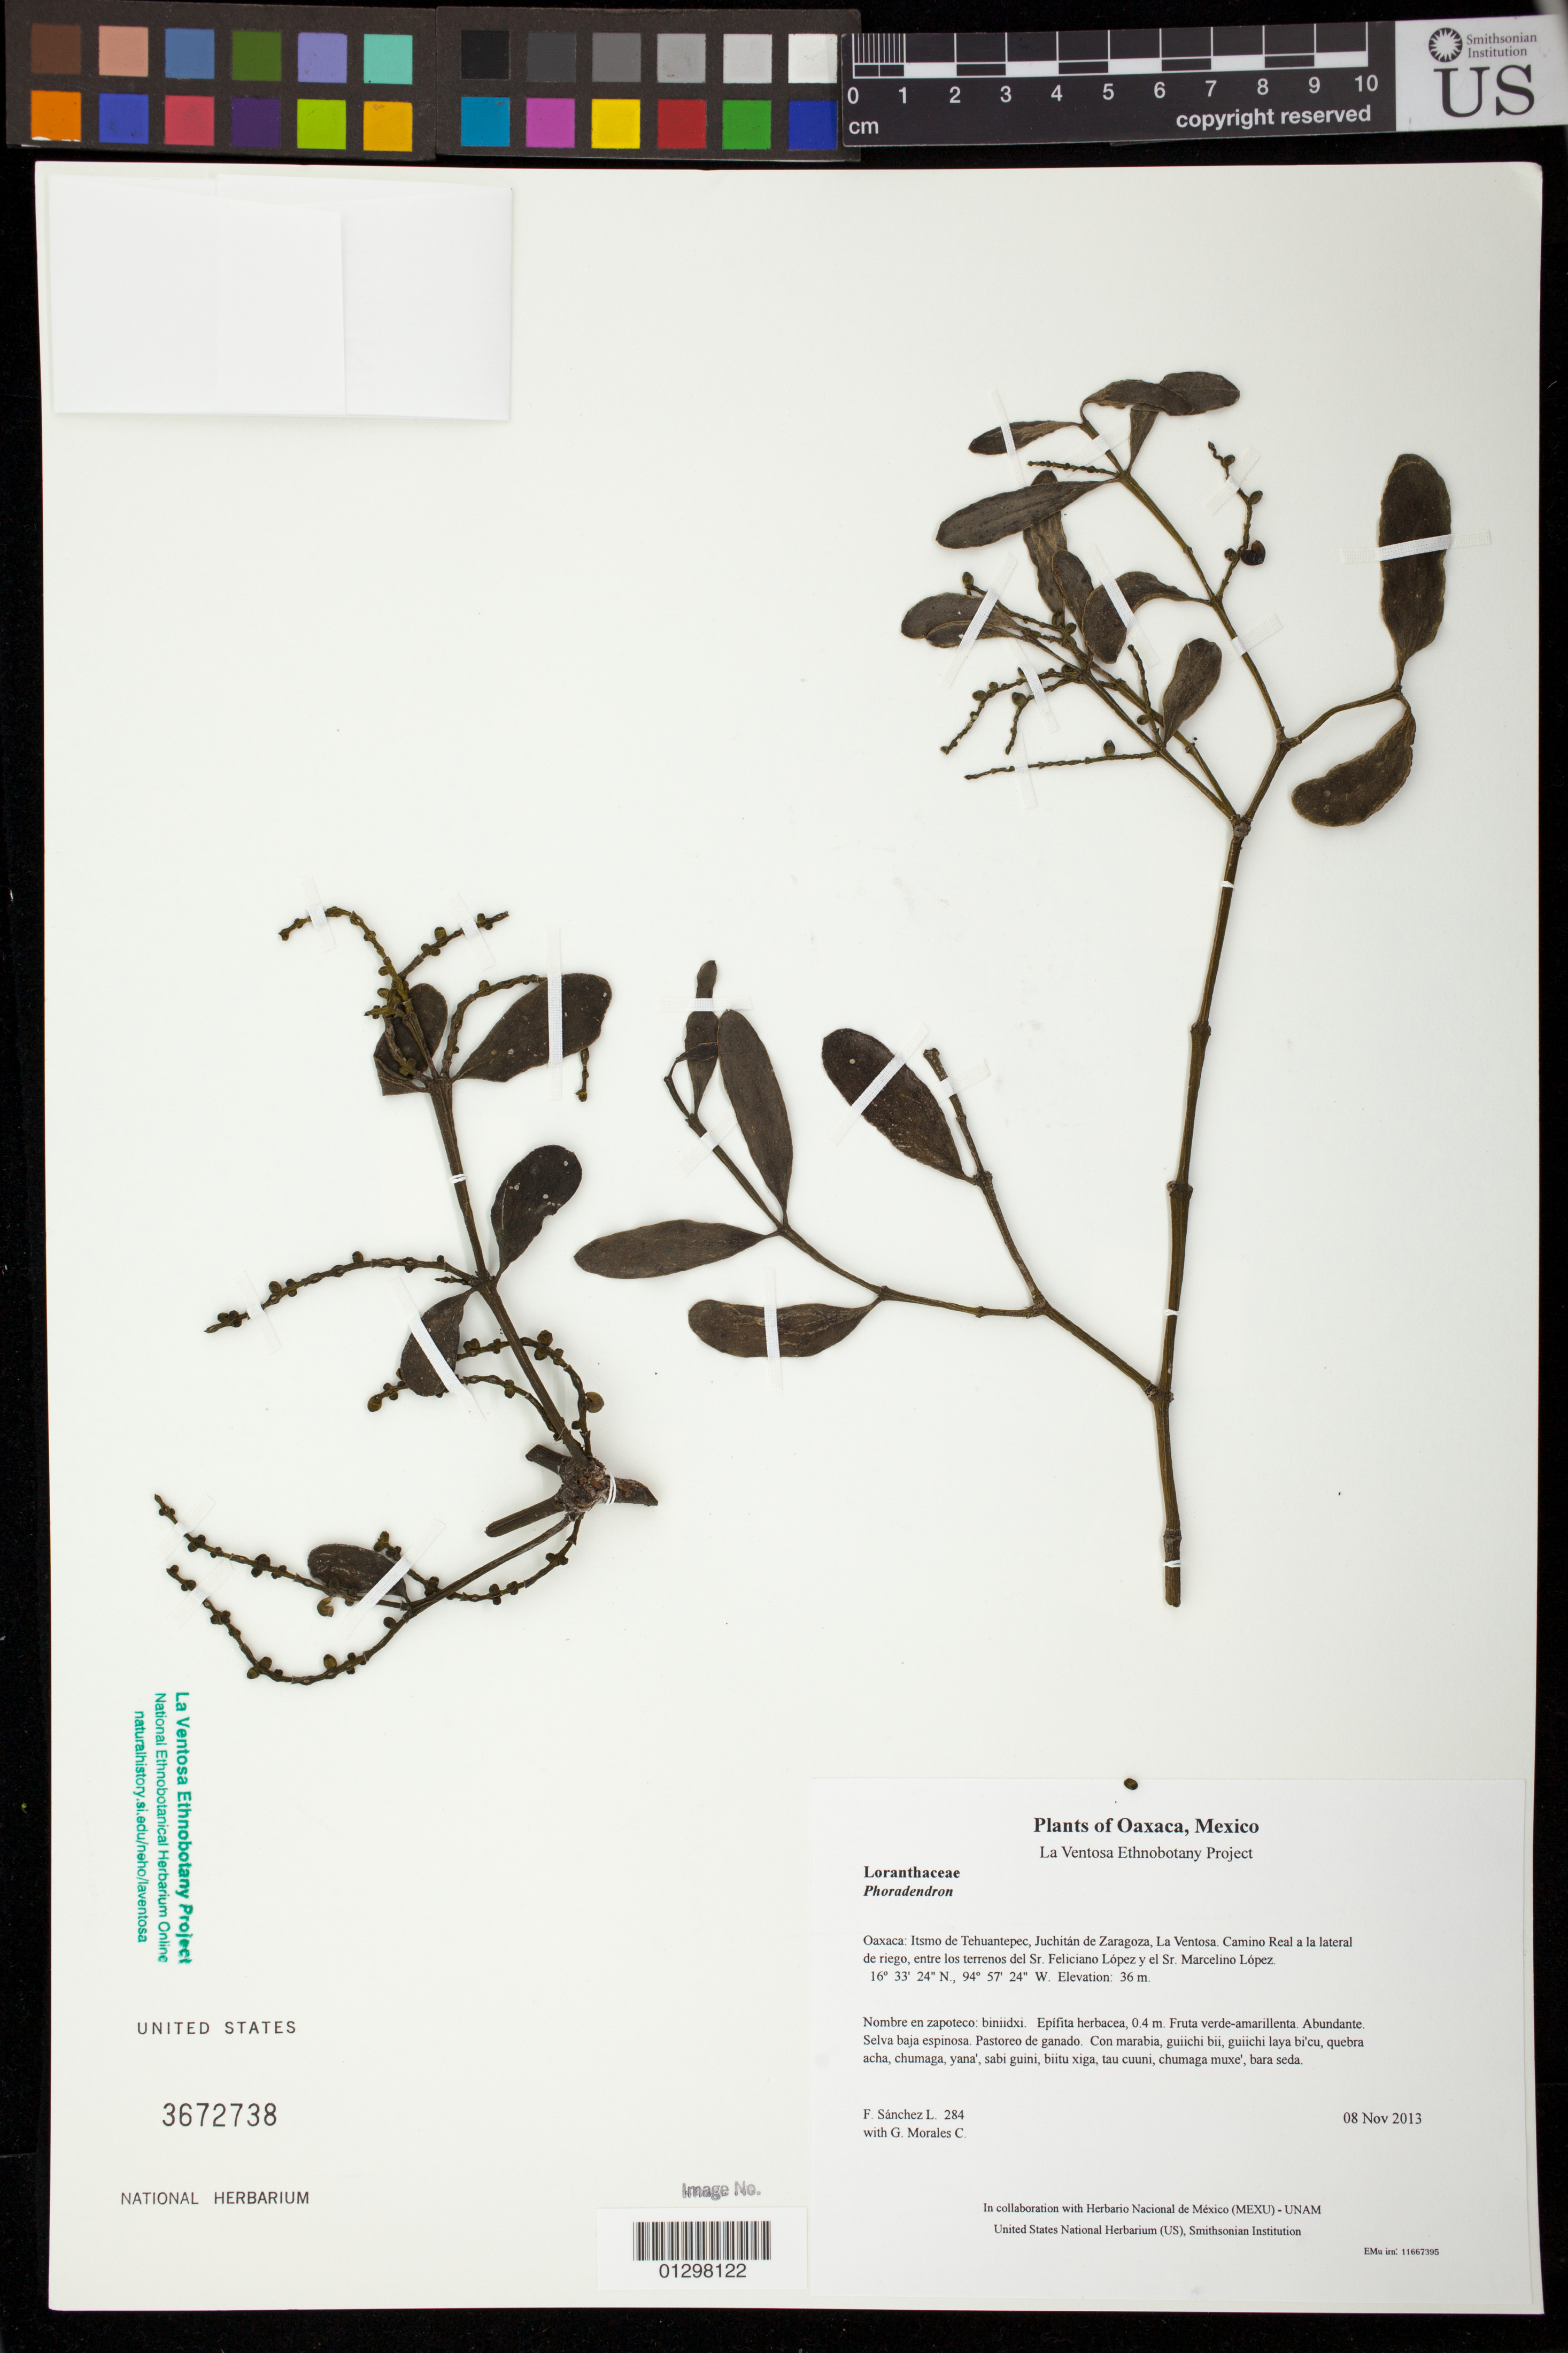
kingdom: Plantae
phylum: Tracheophyta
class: Magnoliopsida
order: Santalales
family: Viscaceae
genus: Phoradendron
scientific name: Phoradendron quadrangulare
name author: (Kunth) Griseb.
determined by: Martínez-Ambriz, E.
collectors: F. Sánchez L. & G. Morales C.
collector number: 284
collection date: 2013-11-08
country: Mexico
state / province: Oaxaca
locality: Itsmo de Tehuantepec, Juchitán de Zaragoza, La Ventosa. Camino Real a la lateral de riego, entre los terrenos del Sr. Feliciano López y el Sr. Marcelino López.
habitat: Selva baja espinosa. Pastoreo de ganado.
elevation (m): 36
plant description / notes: JEBOT, MEXU, SERO, US; Yaga bandaga. 0.4 m. Cuaananaxhi naga'-naguchi ga. Stale.; parasito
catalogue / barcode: US 3672738